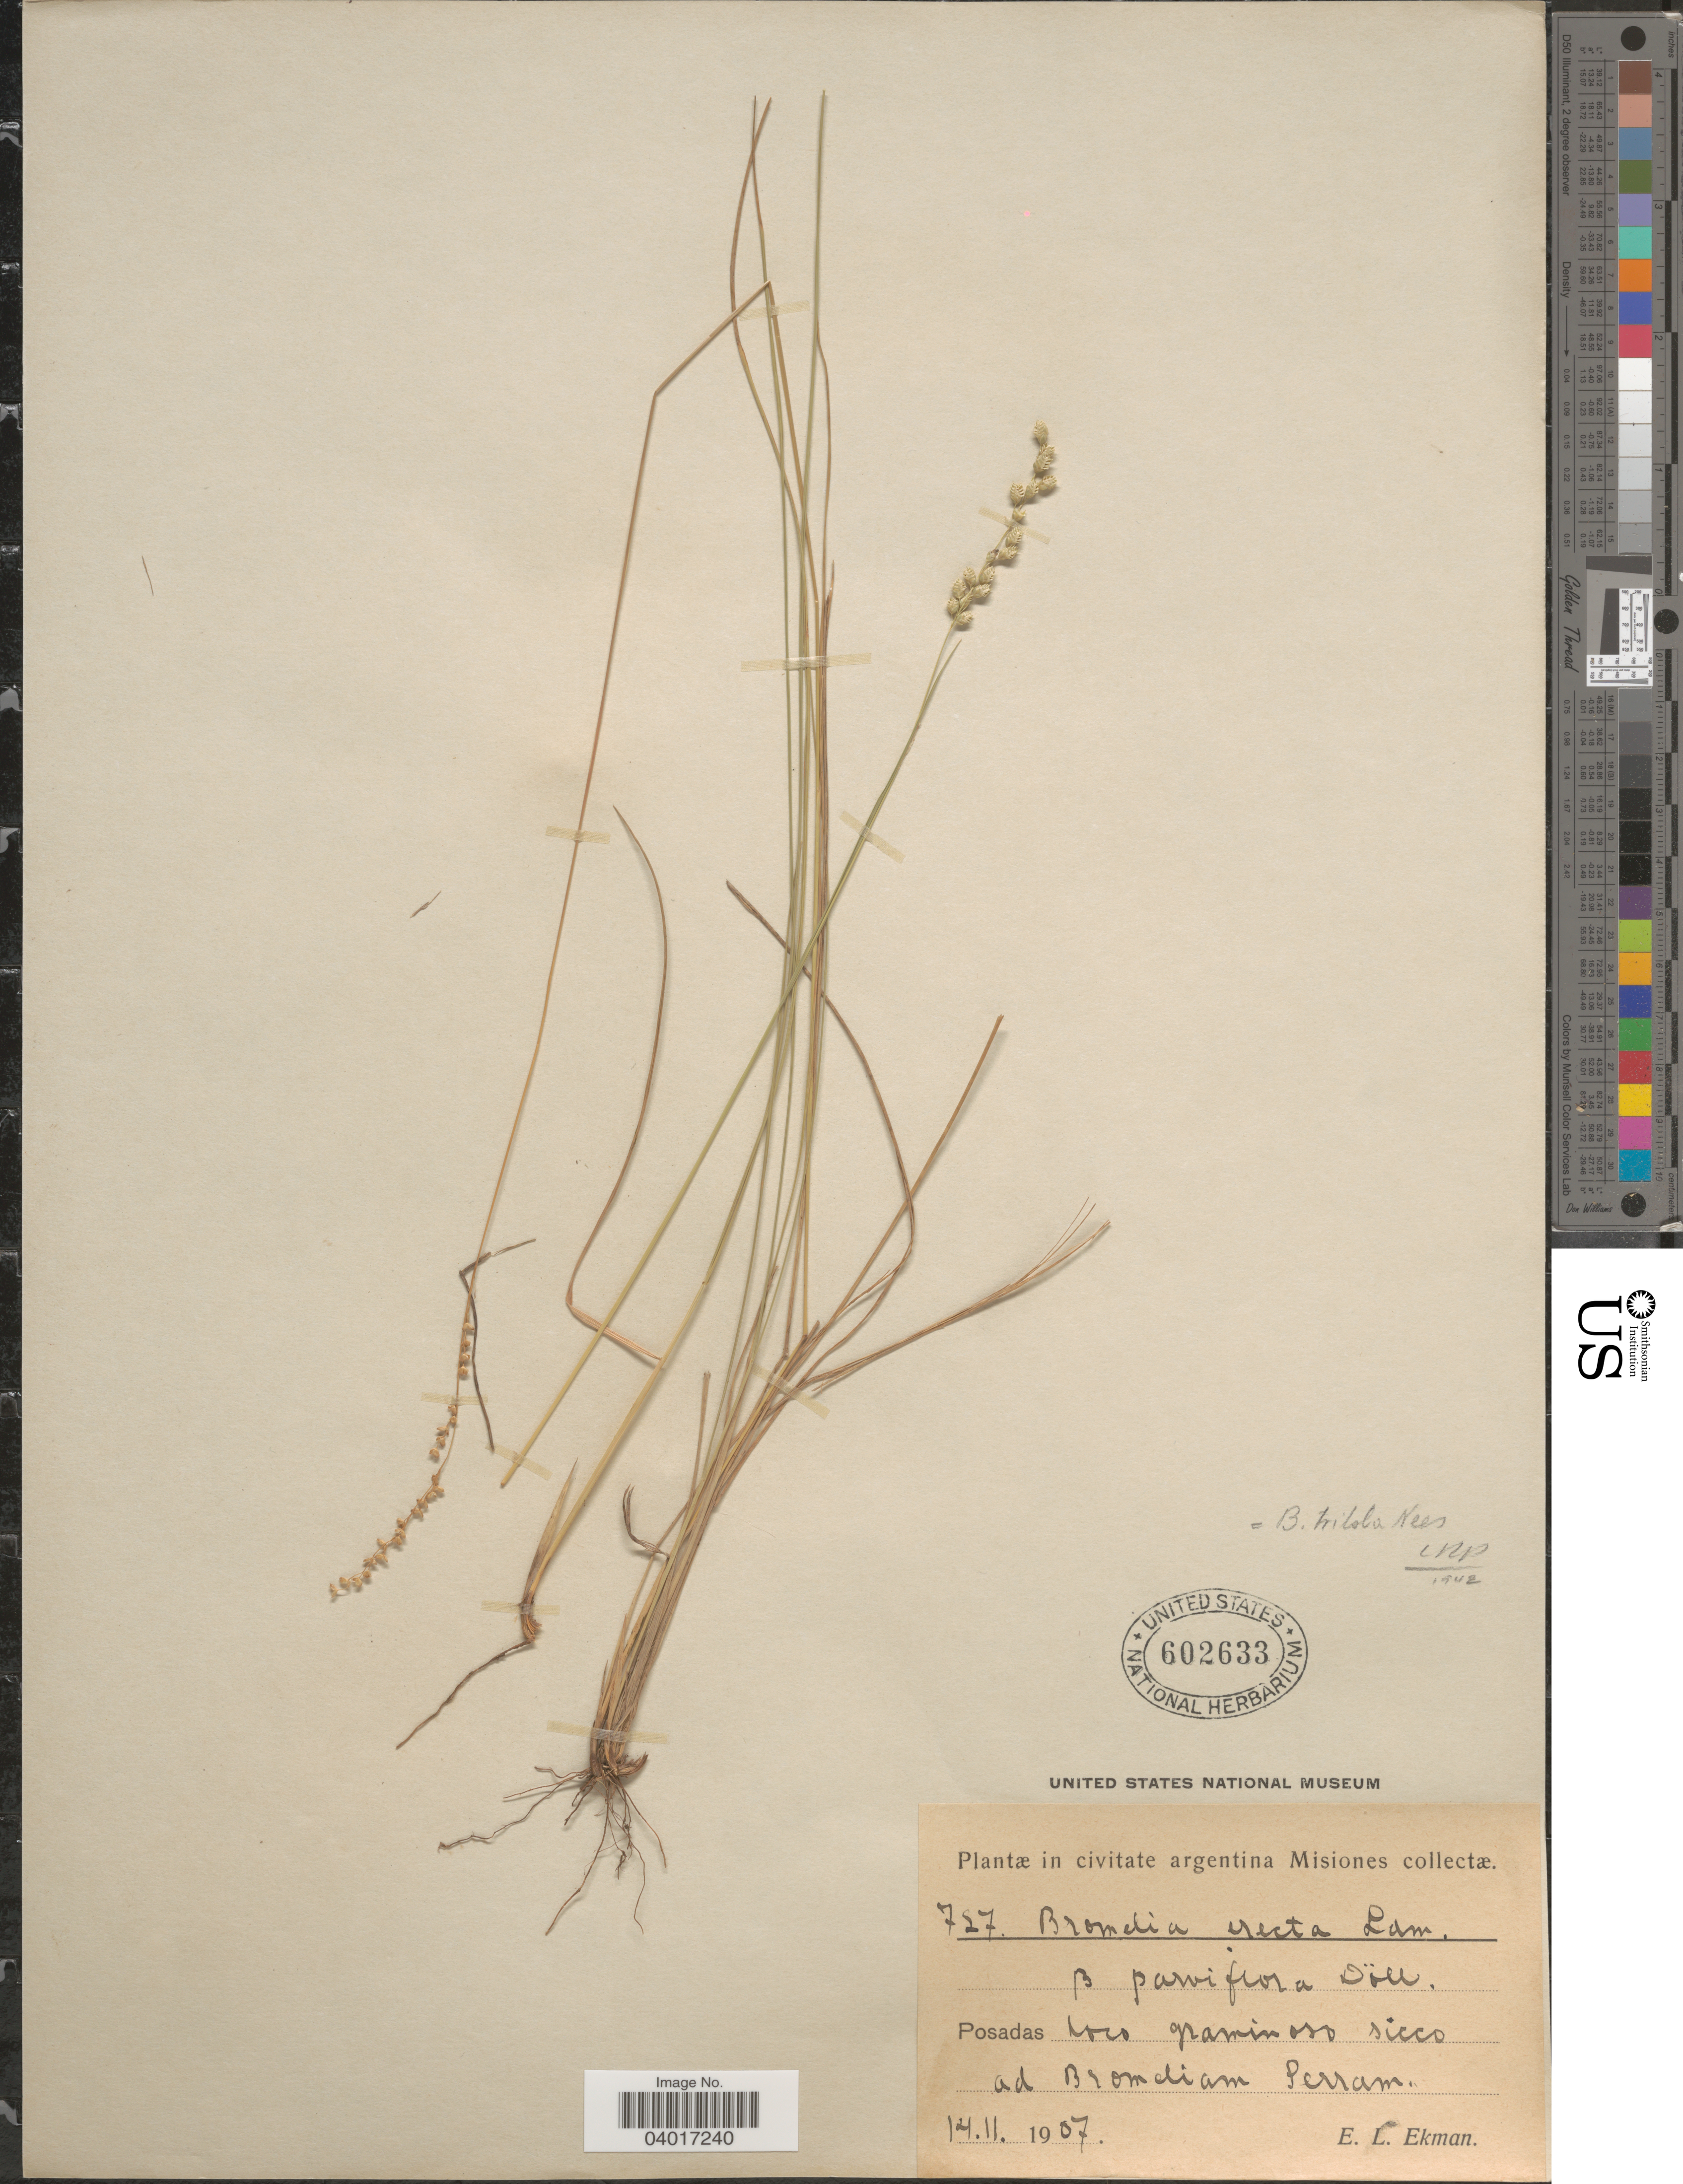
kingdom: Plantae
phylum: Tracheophyta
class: Liliopsida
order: Poales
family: Poaceae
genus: Chascolytrum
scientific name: Chascolytrum subaristatum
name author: (Lam.) Desv.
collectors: E. L. Ekman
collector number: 727*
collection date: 1907-11-14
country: Argentina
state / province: Misiones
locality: Posadas loco graminoso sicco ad Bromdiam Perram.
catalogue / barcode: US 602633